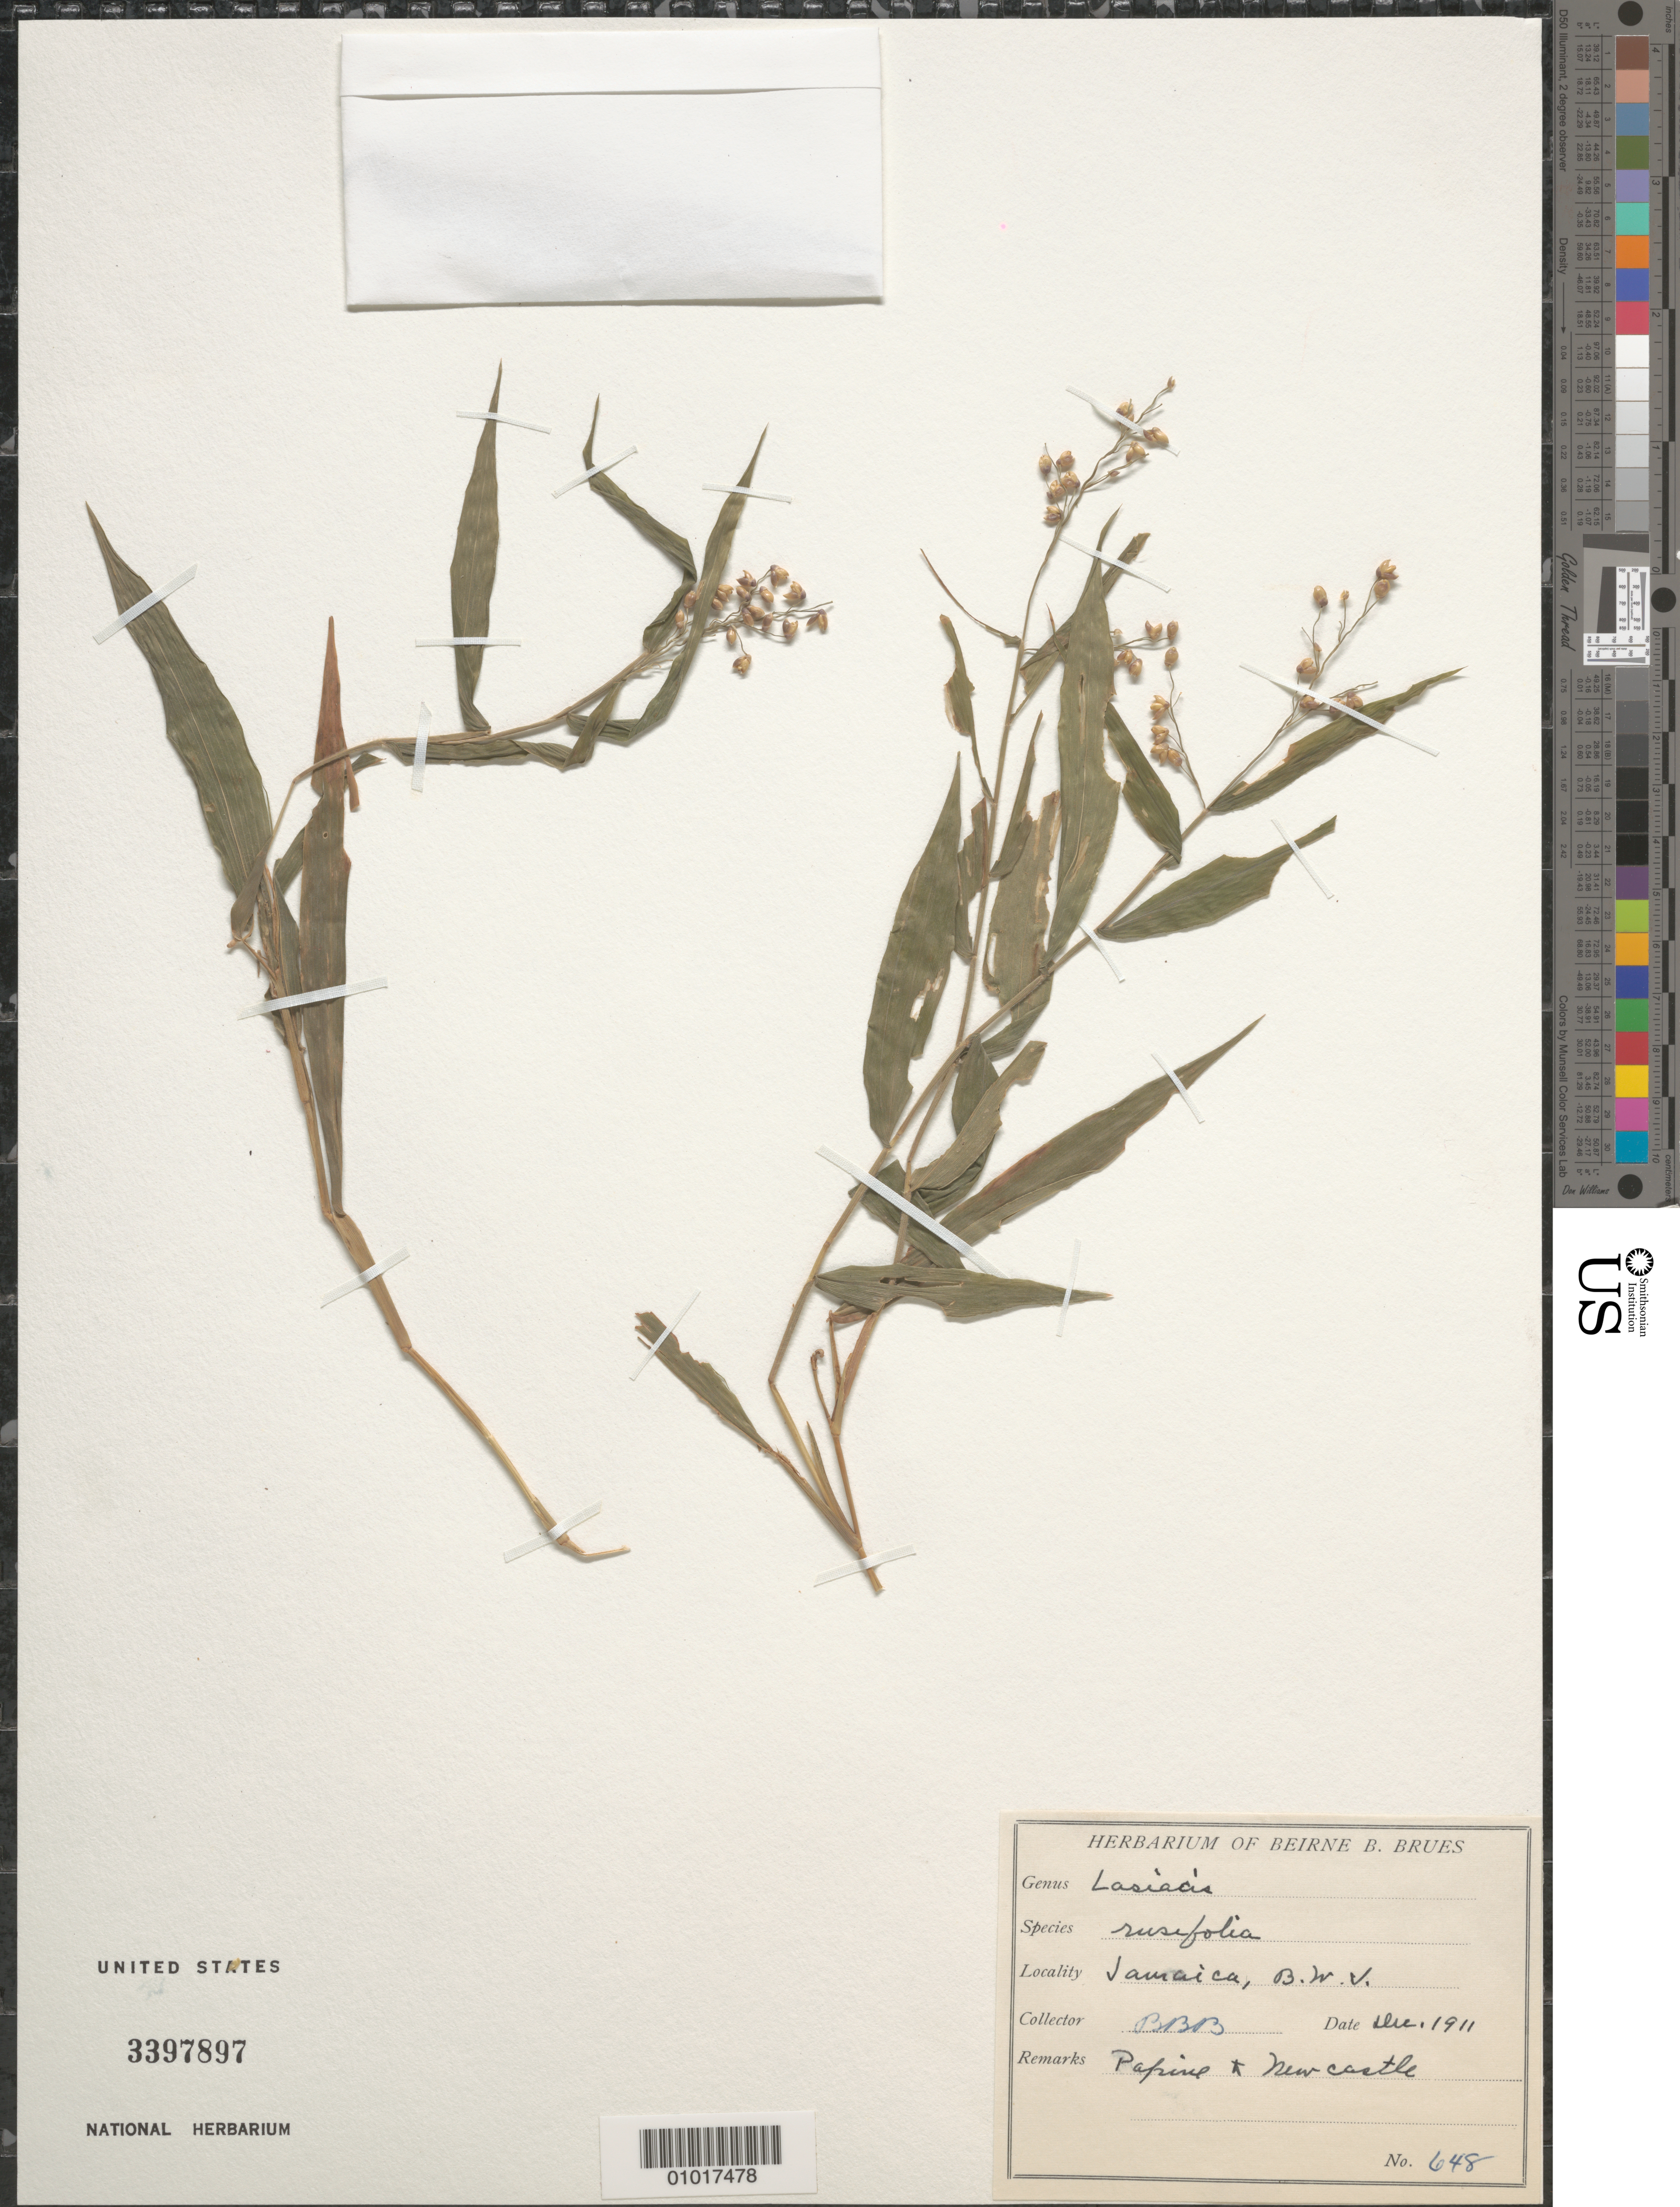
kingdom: Plantae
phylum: Tracheophyta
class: Liliopsida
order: Poales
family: Poaceae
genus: Lasiacis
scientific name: Lasiacis ruscifolia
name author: (Kunth) Hitchc.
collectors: B. Brues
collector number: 648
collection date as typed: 01 Dec 1911 to 31 Dec 1911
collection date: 1911-12-01/1911-12-31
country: Jamaica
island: Jamaica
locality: Jamaica, B.W.V.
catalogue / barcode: US 3397897